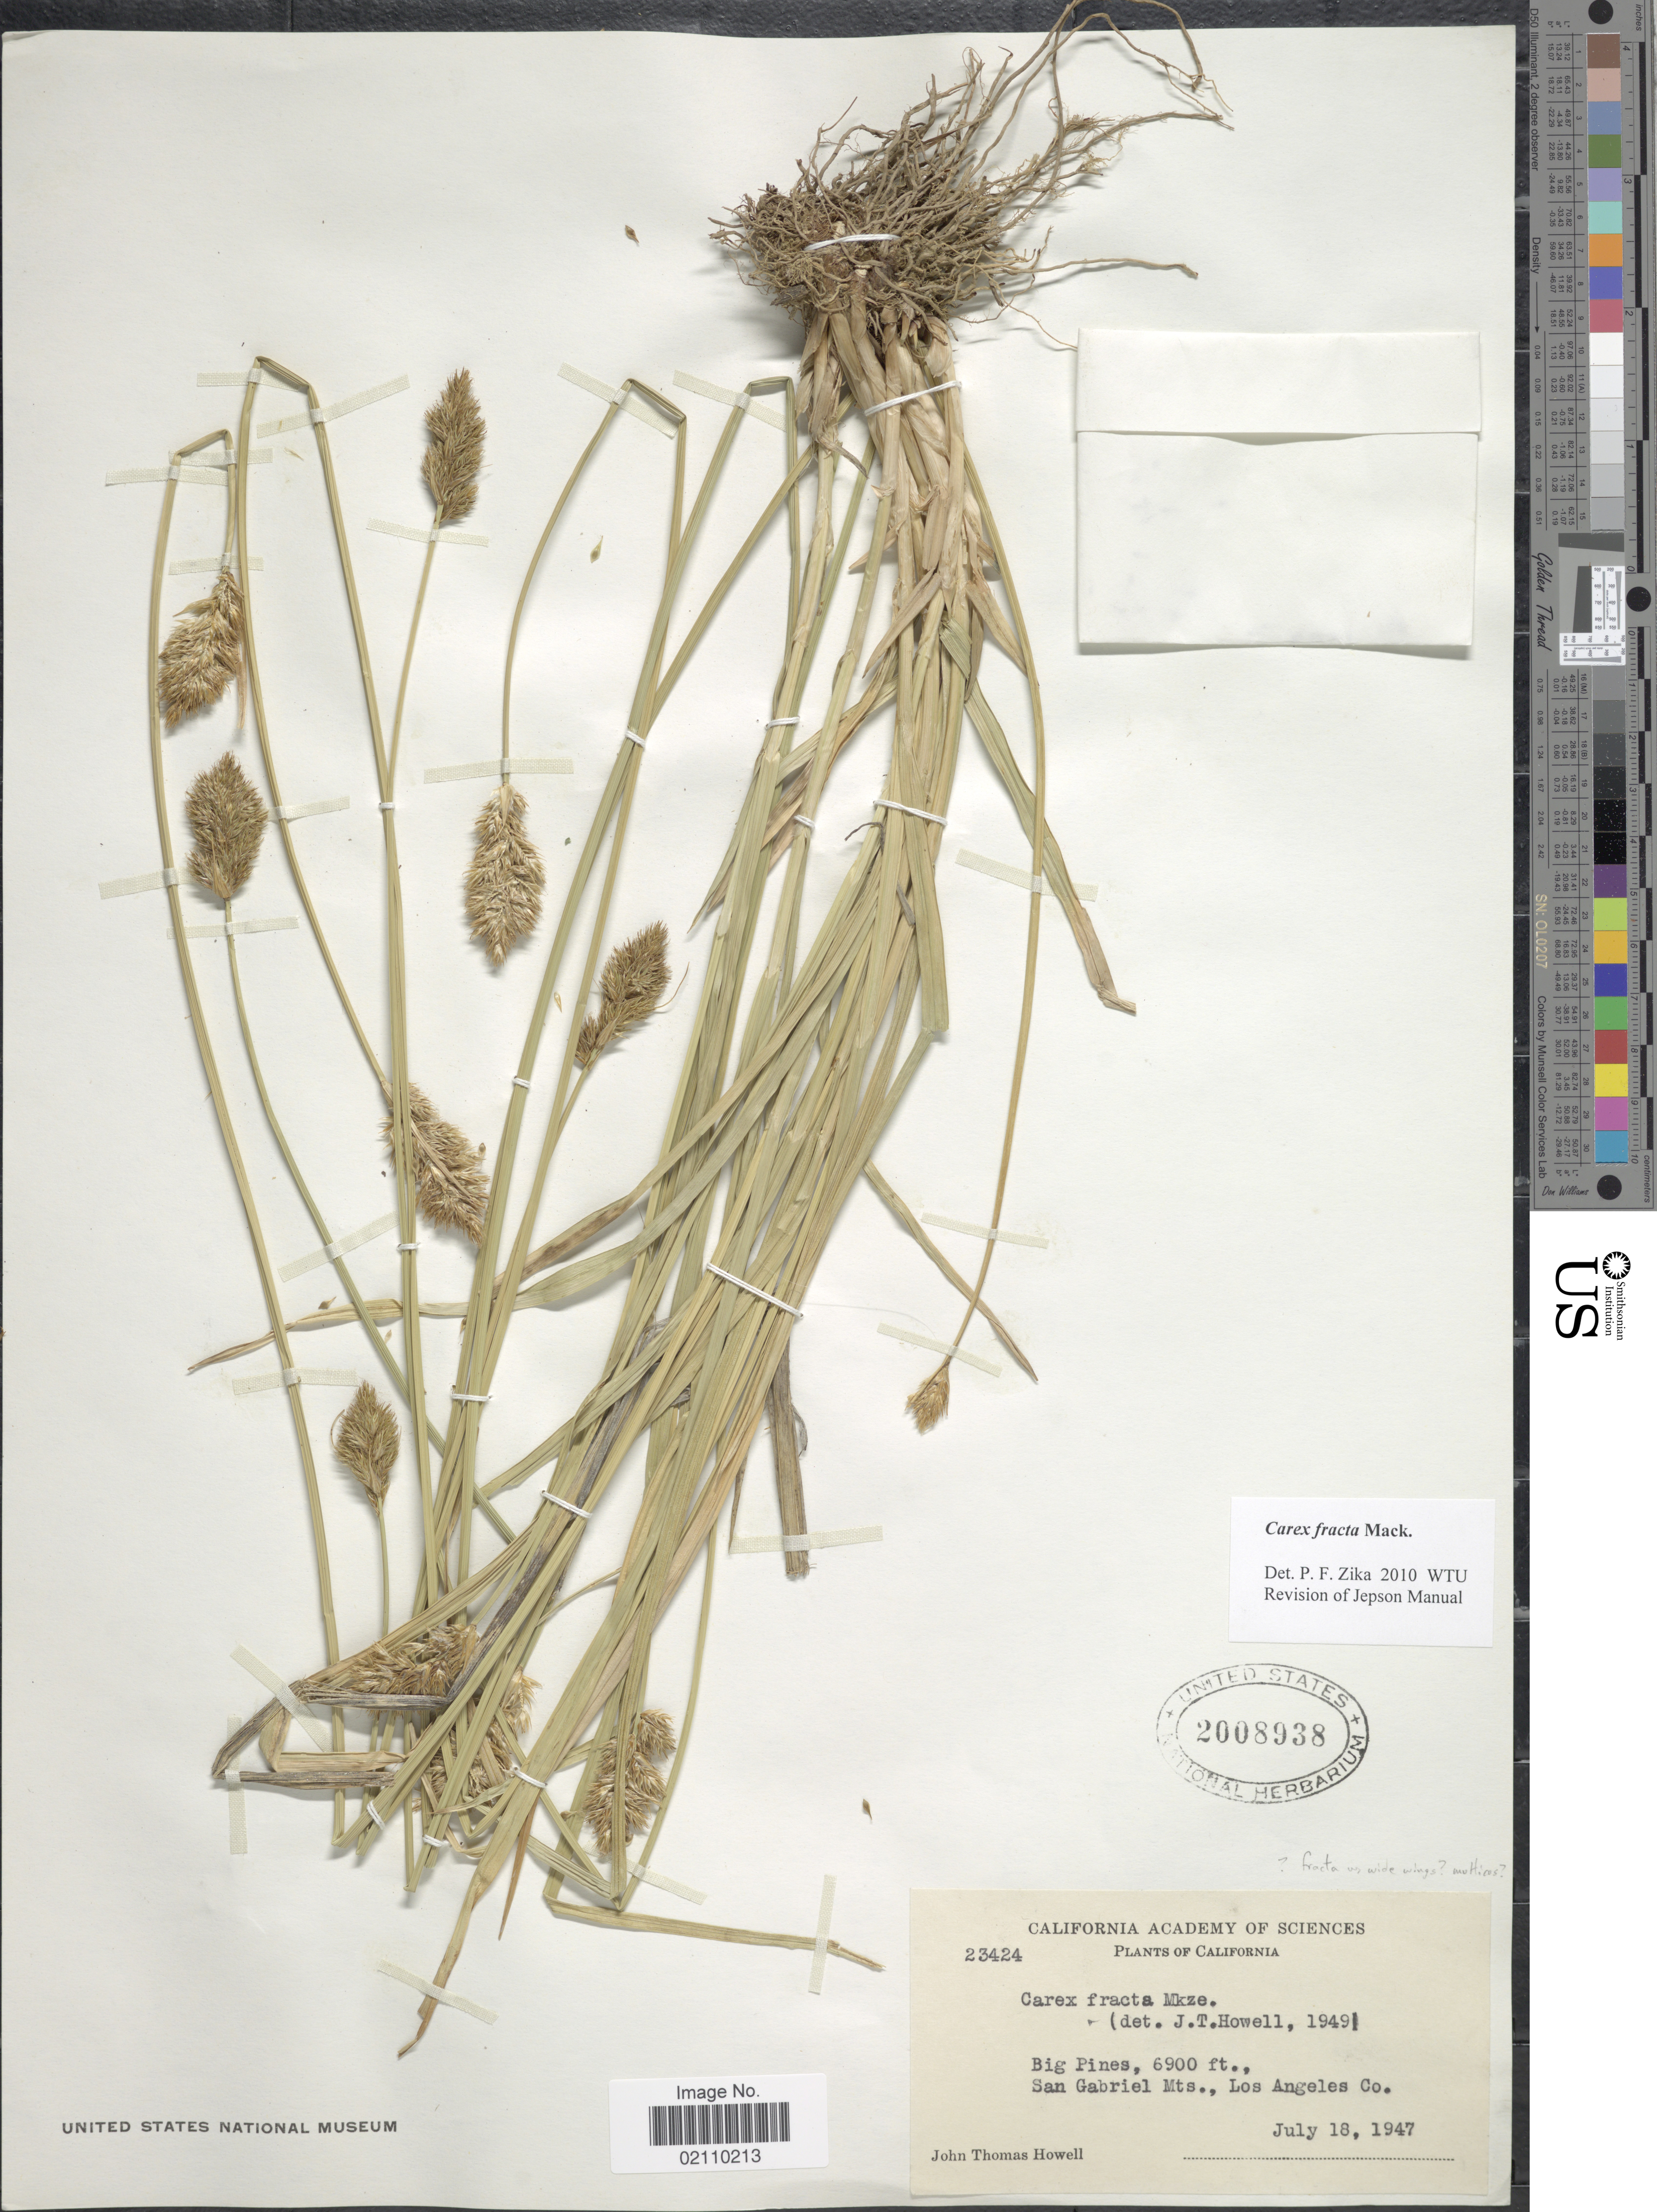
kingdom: Plantae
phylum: Tracheophyta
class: Liliopsida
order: Poales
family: Cyperaceae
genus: Carex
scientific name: Carex fracta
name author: Mack.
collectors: J. T. Howell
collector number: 23424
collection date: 1947-07-18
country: United States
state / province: California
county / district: Los Angeles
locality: Big Pines, San Gabriel Mts., Los Angeles Co.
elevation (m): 2103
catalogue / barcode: US 2008938